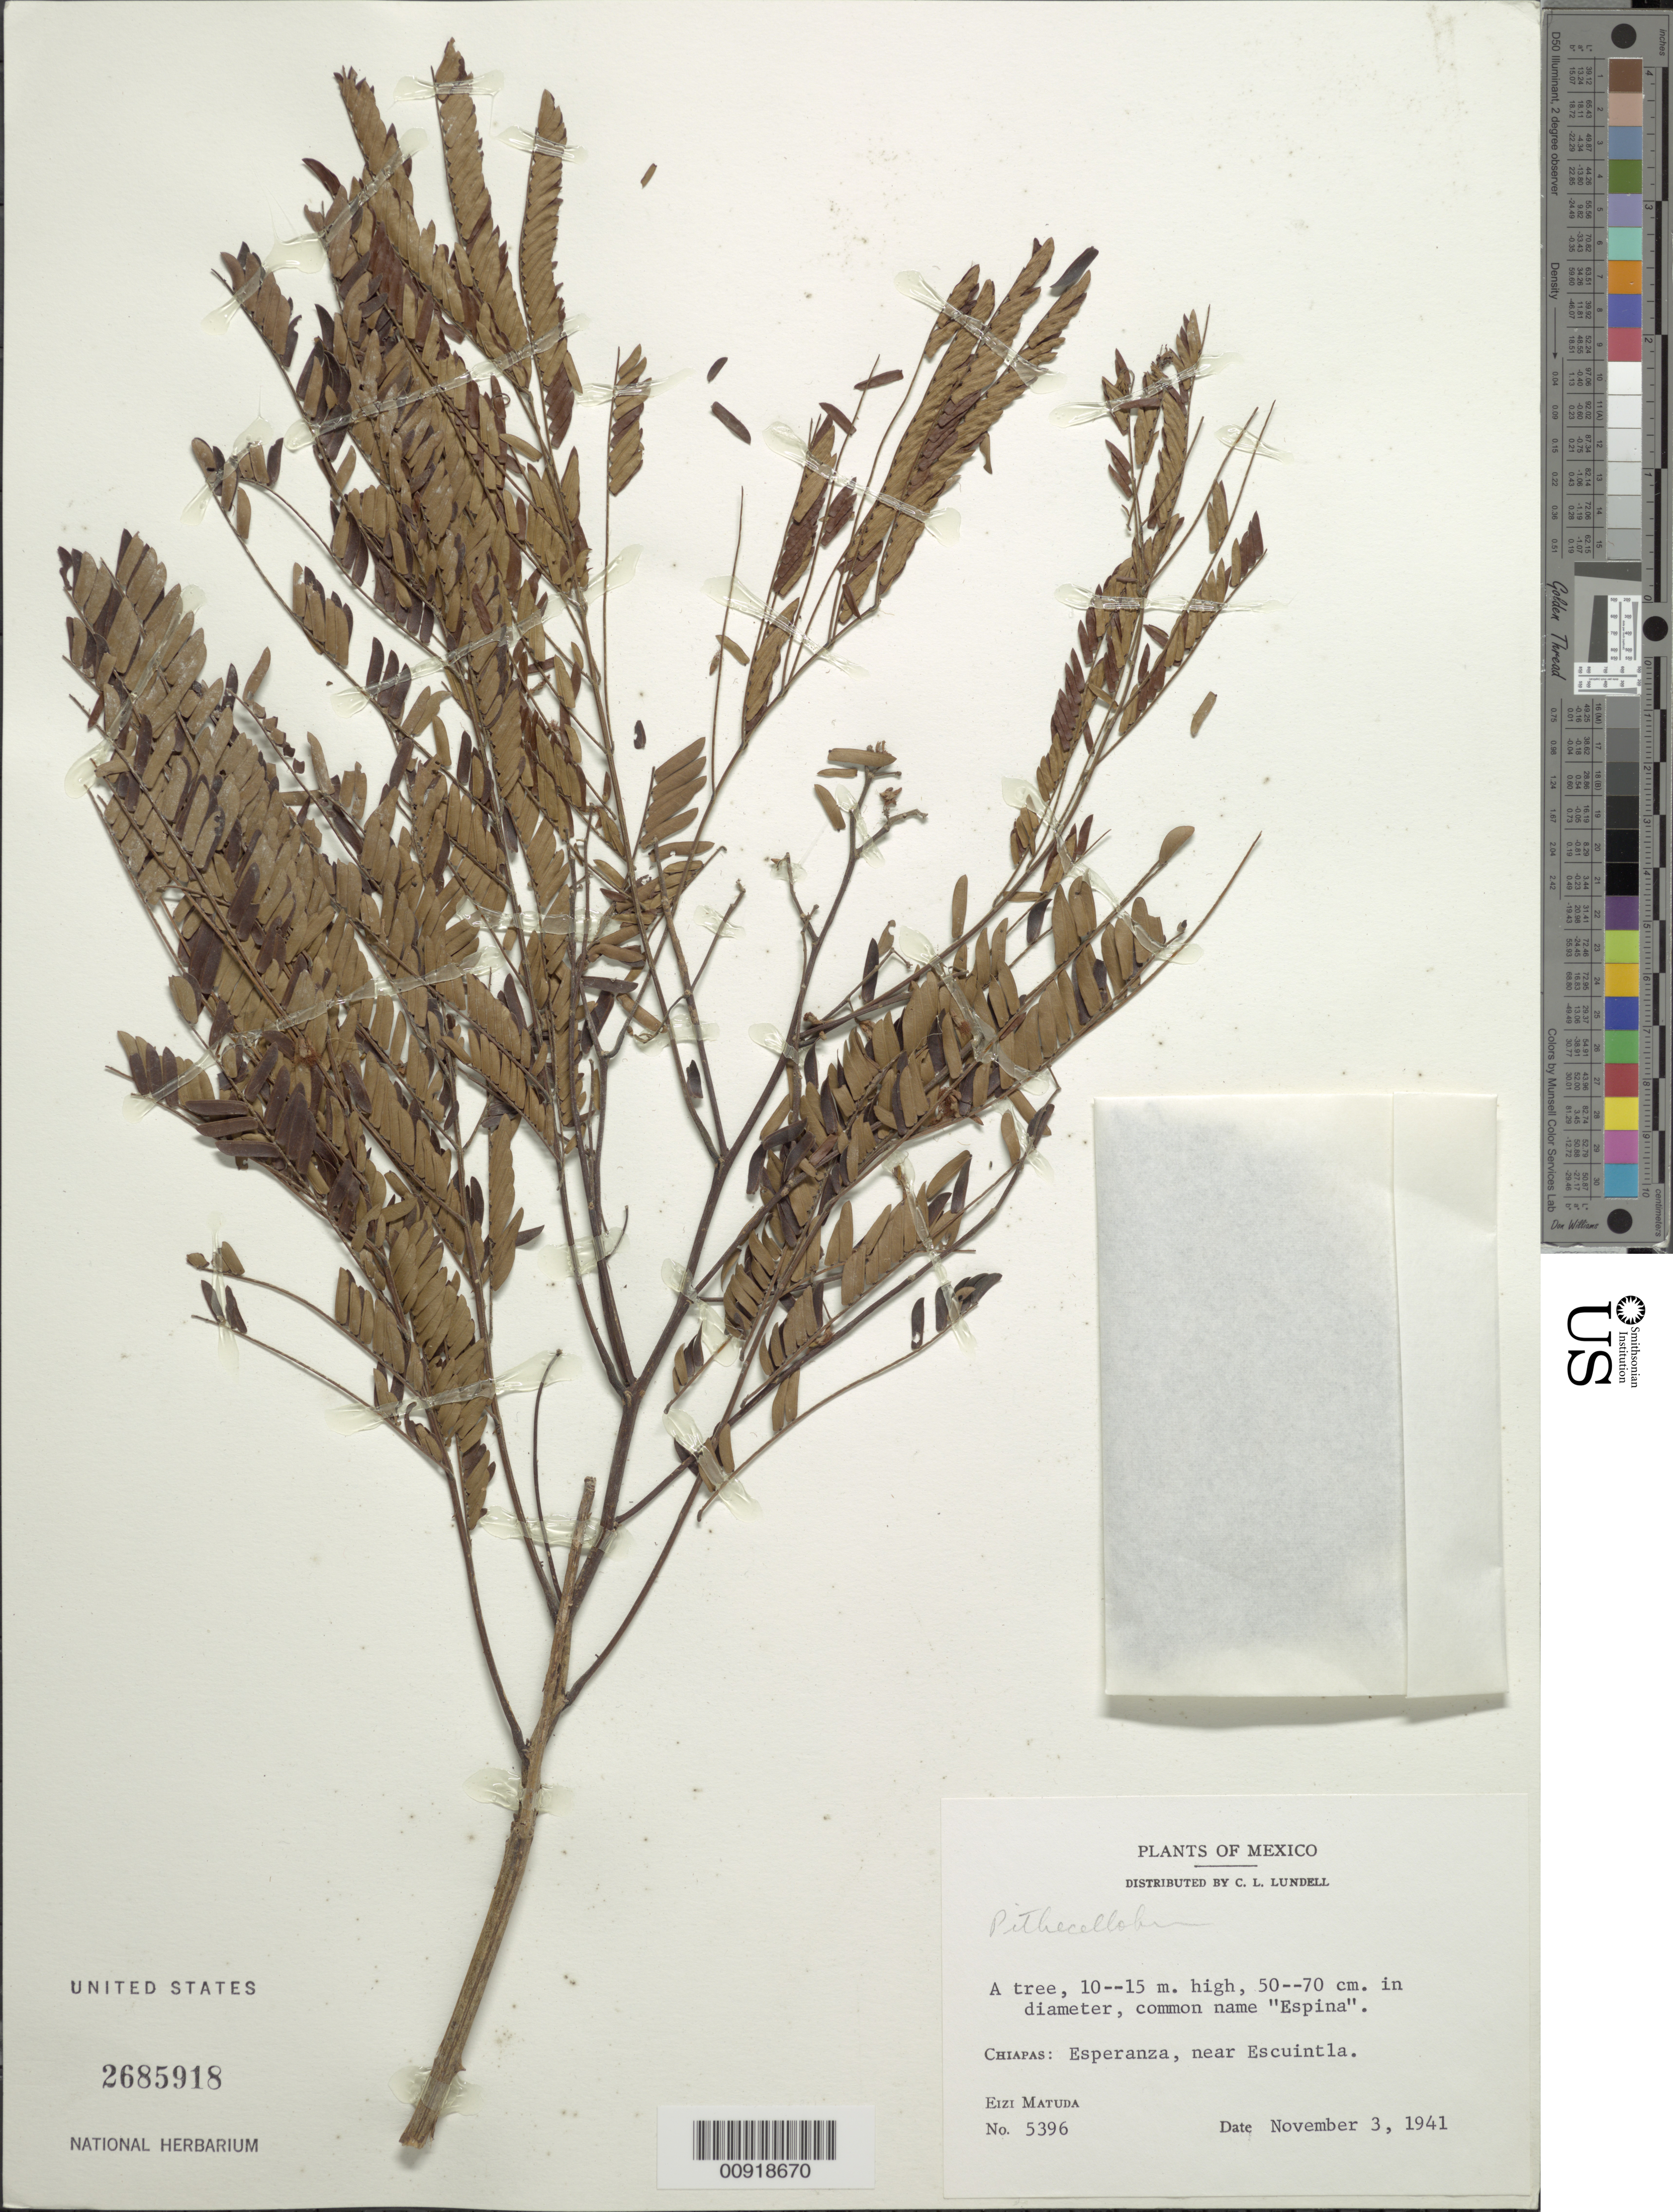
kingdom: Plantae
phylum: Tracheophyta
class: Magnoliopsida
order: Fabales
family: Fabaceae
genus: Cojoba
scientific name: Cojoba sp.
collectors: E. Matuda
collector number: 5396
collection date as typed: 03 Nov 1941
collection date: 1941-11-03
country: Mexico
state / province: Chiapas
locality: Chiapas: Esperanza, near Escuintla.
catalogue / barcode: US 2685918